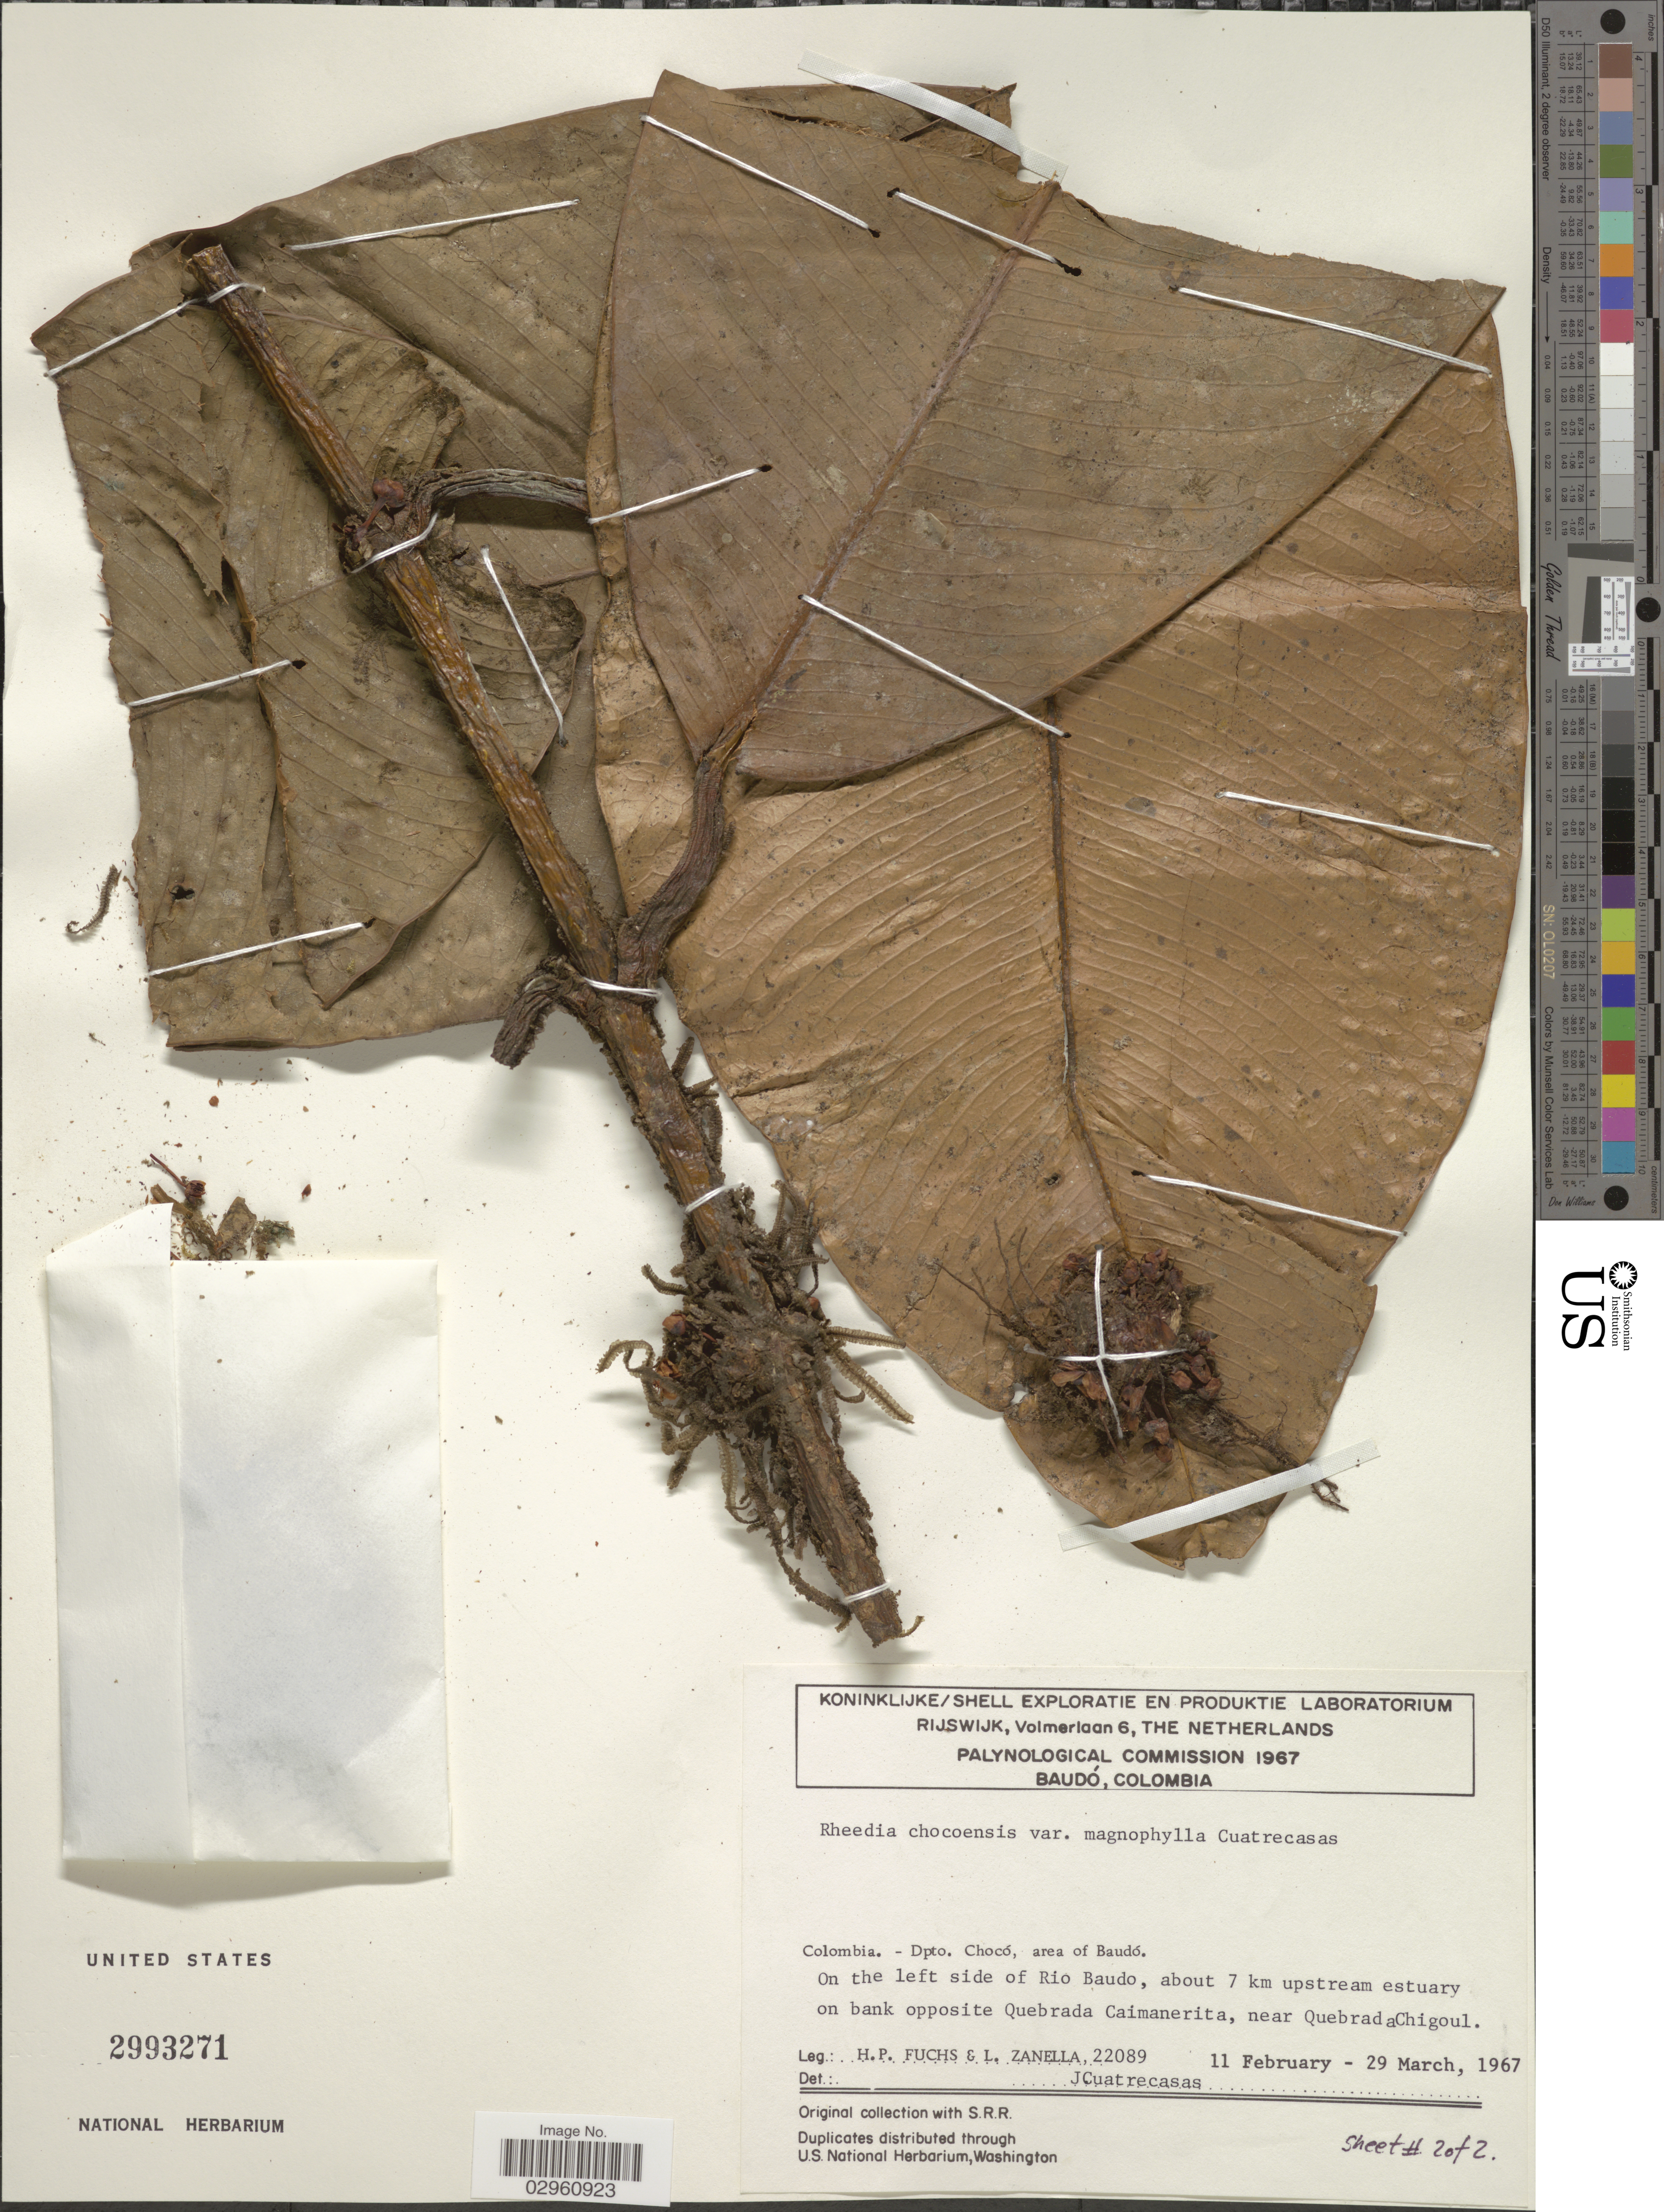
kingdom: Plantae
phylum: Tracheophyta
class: Magnoliopsida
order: Malpighiales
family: Clusiaceae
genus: Garcinia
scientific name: Garcinia magnifolia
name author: (Pittier) Hammel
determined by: Medellin-Zabala, D.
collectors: H. P. Fuchs & L. Zanella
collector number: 22089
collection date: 1967-02-11/1967-03-29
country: Colombia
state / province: Chocó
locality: Dpto. Chocó, area of Baudó. On the left side of Rio Baudo, about 7 km upstream from the estuary on bank opposite Quebrada Quebrada Caimanerita, near Quebrada Chigoul.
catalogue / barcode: US 2993271